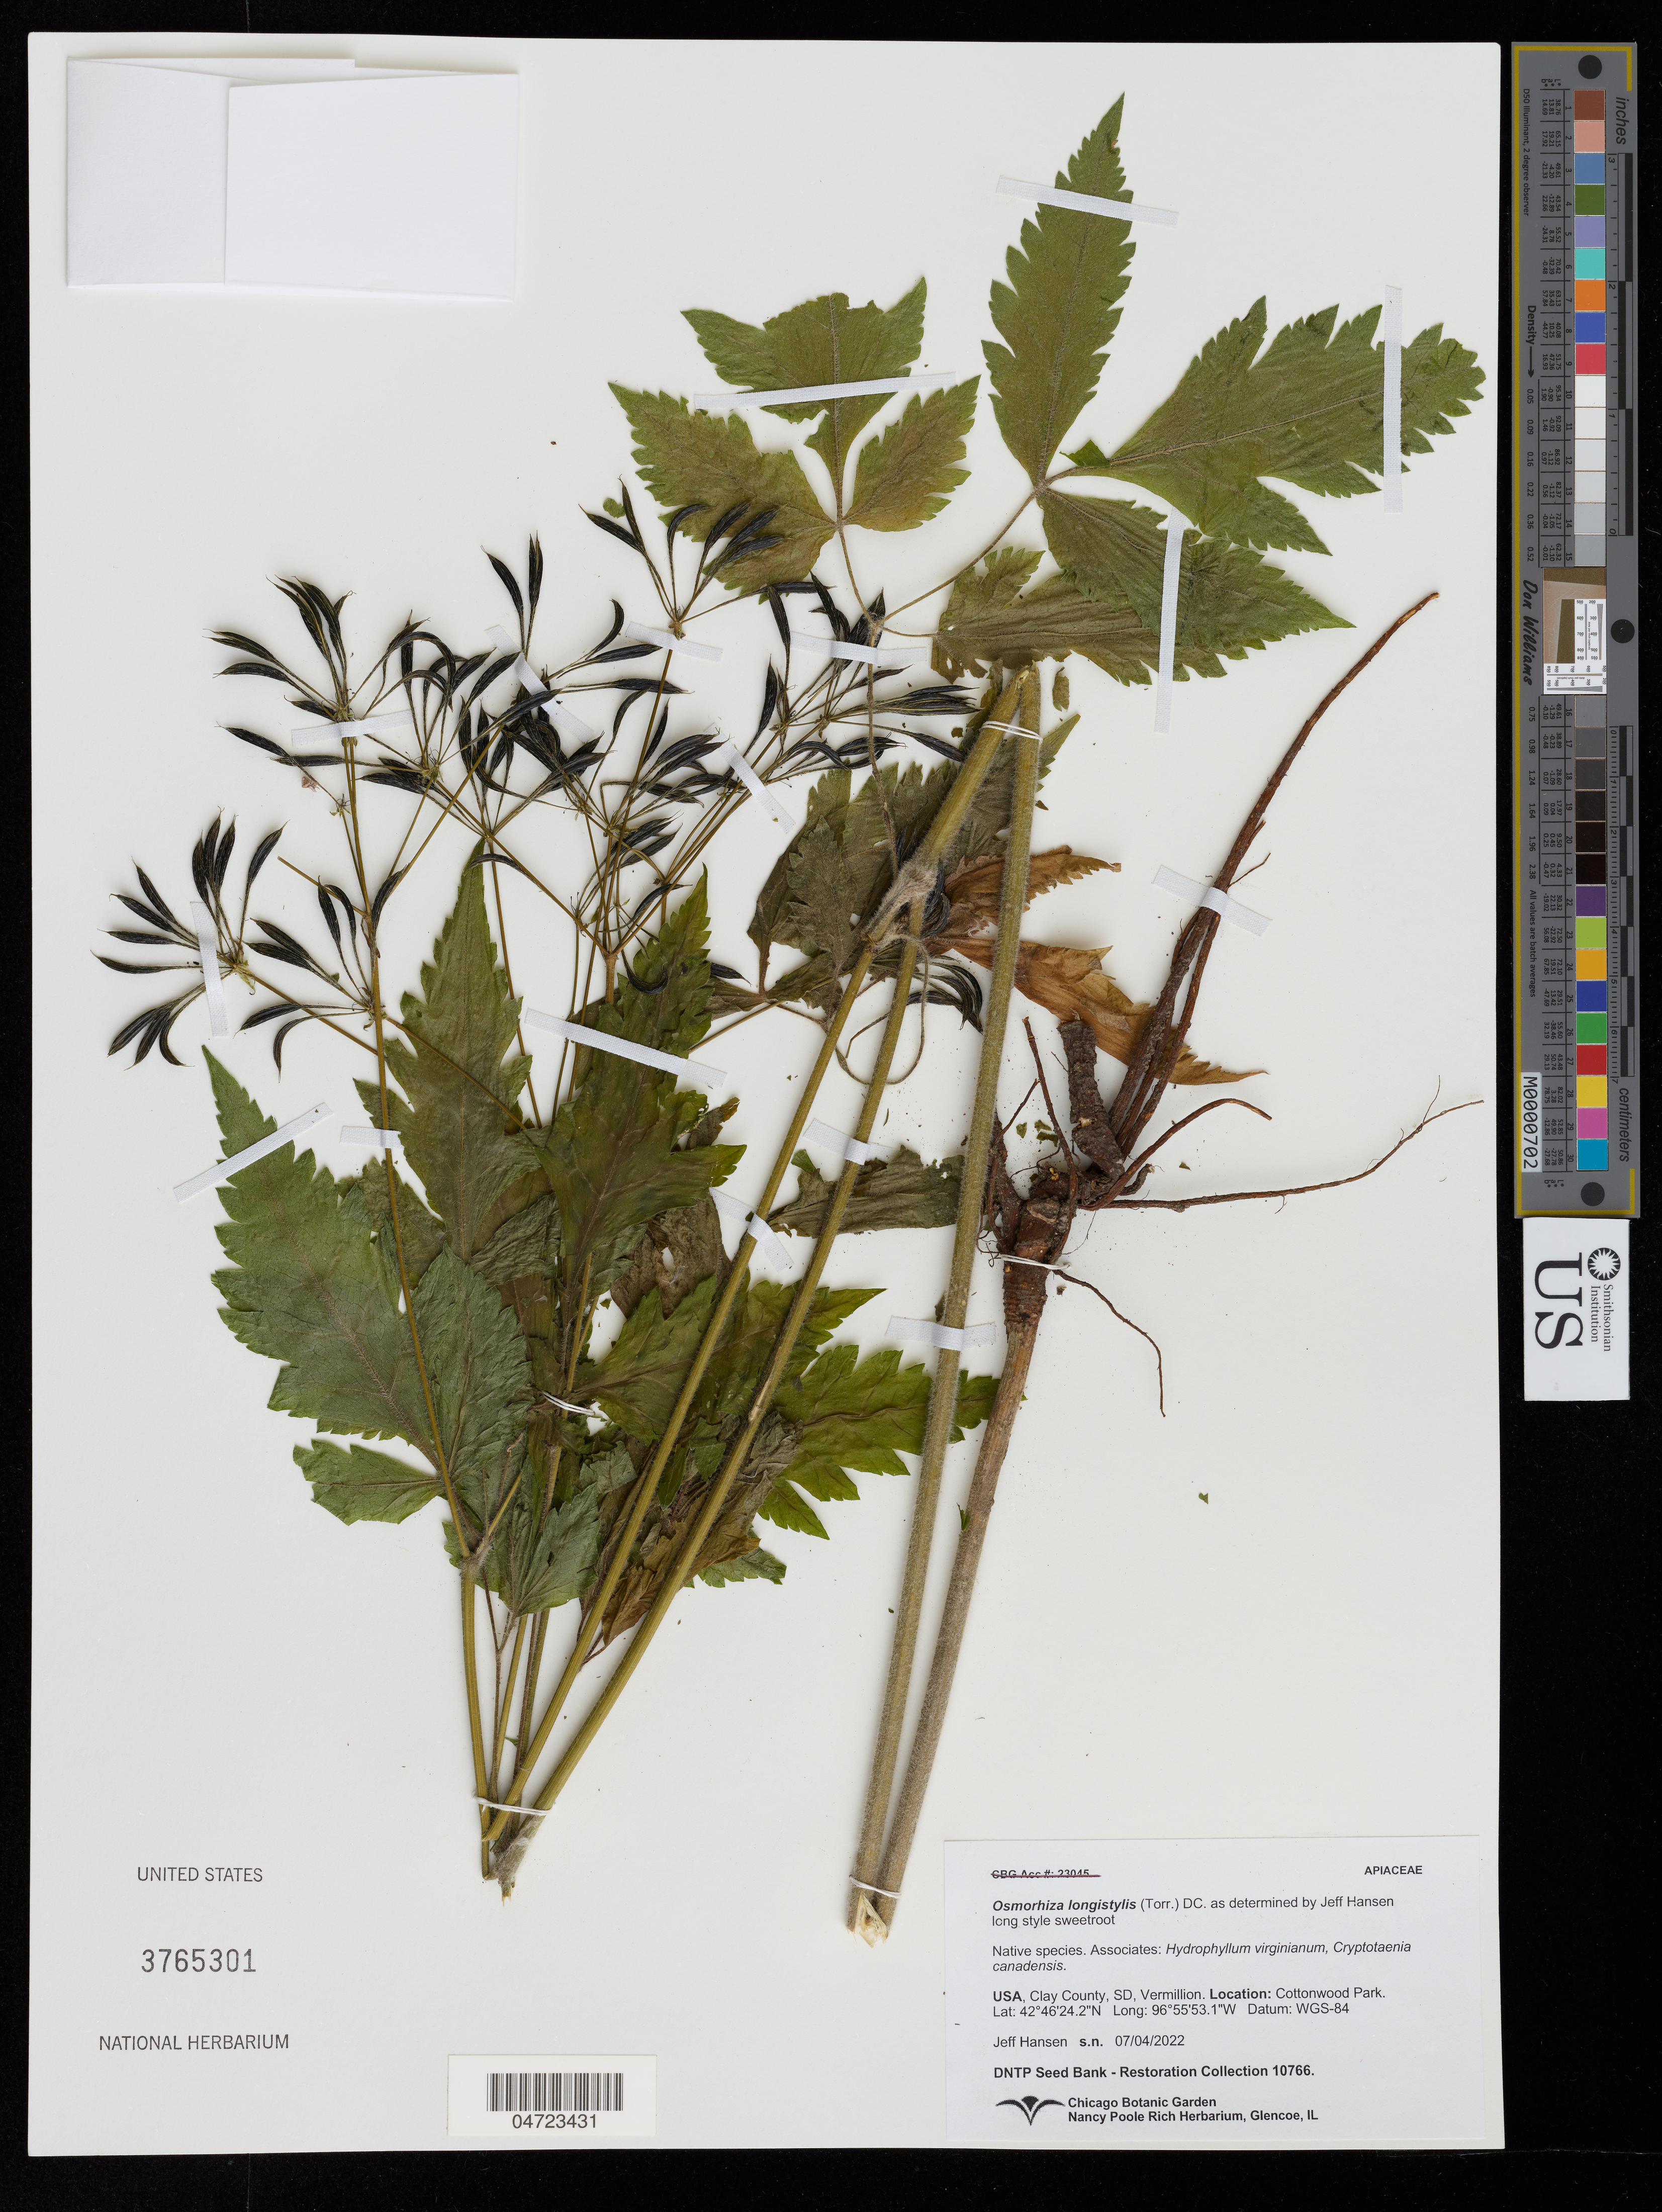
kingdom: Plantae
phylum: Tracheophyta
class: Magnoliopsida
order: Apiales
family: Apiaceae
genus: Osmorhiza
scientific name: Osmorhiza longistylis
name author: (Torr.) DC.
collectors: J. Hansen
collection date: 2022-07-04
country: United States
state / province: South Dakota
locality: Clay County, Vermillion. Cottonwood Park.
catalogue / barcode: US 3765301